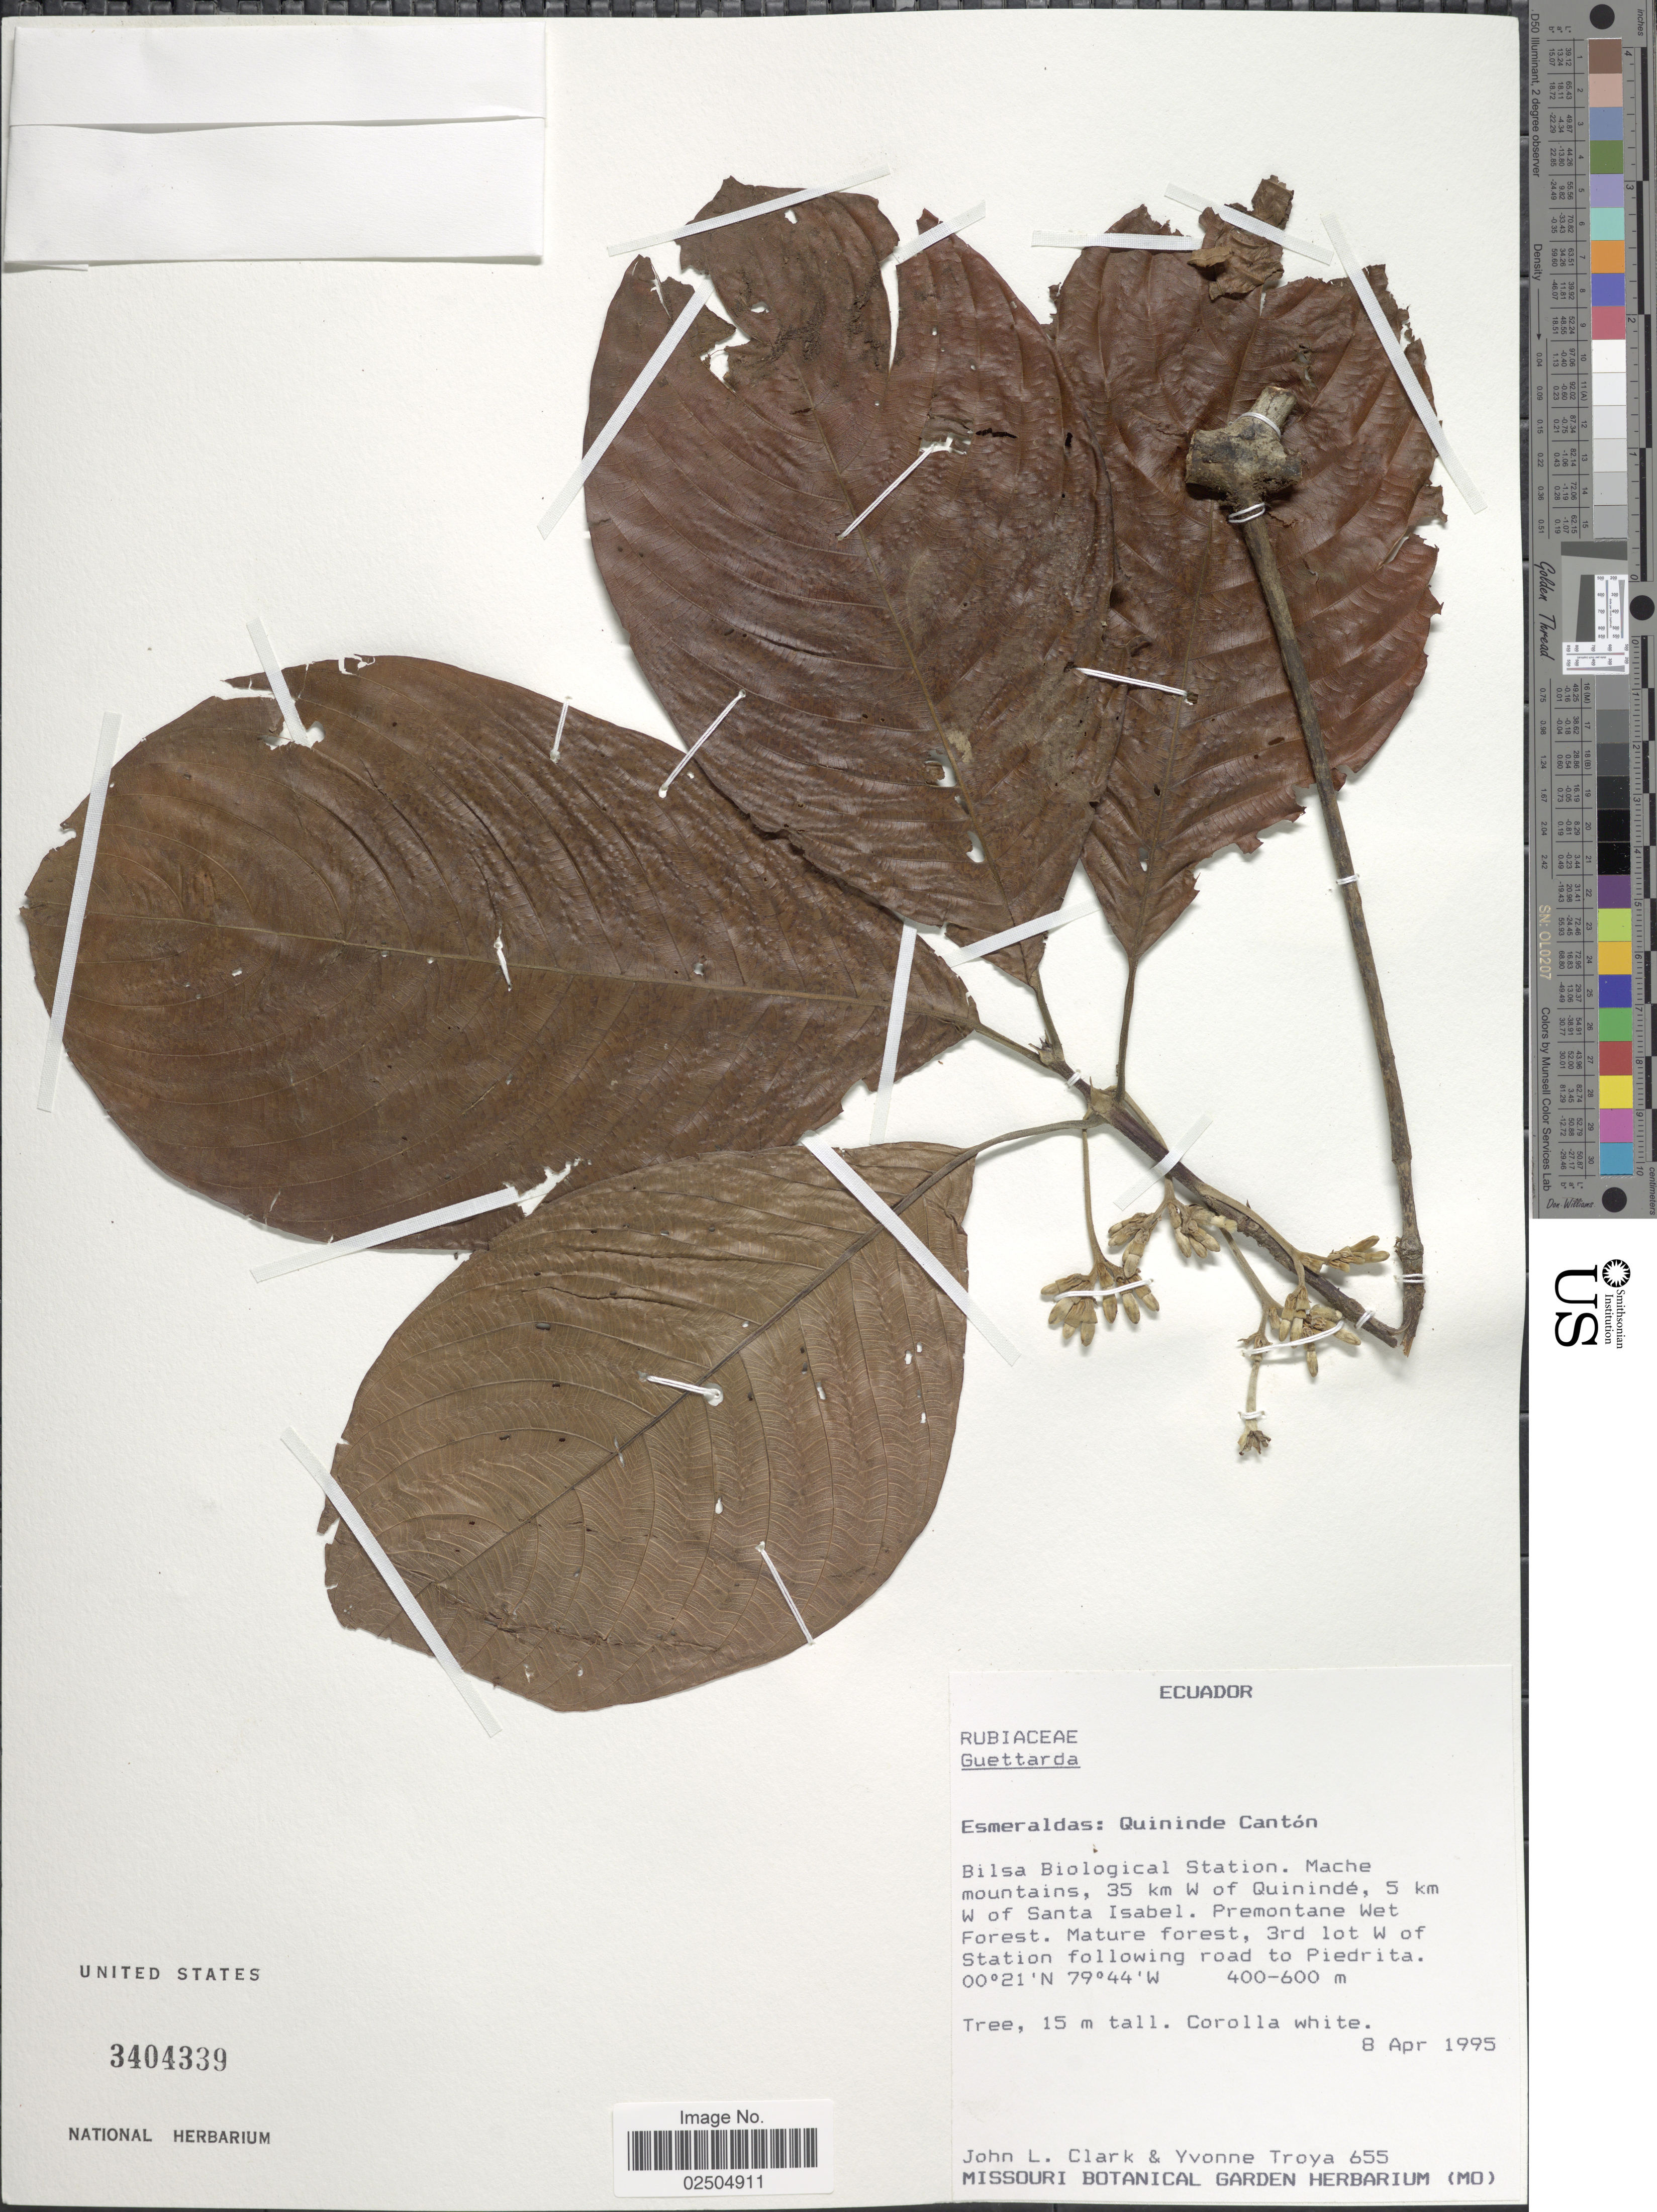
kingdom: Plantae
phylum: Tracheophyta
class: Magnoliopsida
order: Gentianales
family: Rubiaceae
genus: Guettarda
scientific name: Guettarda sp.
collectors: J. L. Clark & Y. Troya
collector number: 655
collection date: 1995-04-08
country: Ecuador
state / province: Esmeraldas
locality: Esmeraldas: Quininde Canton, Bilsa Biological Station, Mache mountains, 35 km W of Quininde, 5 km W of Santa Isabel, Mature forest, 3rd lot W of Station following road to Piedrita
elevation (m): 400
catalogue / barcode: US 3404339